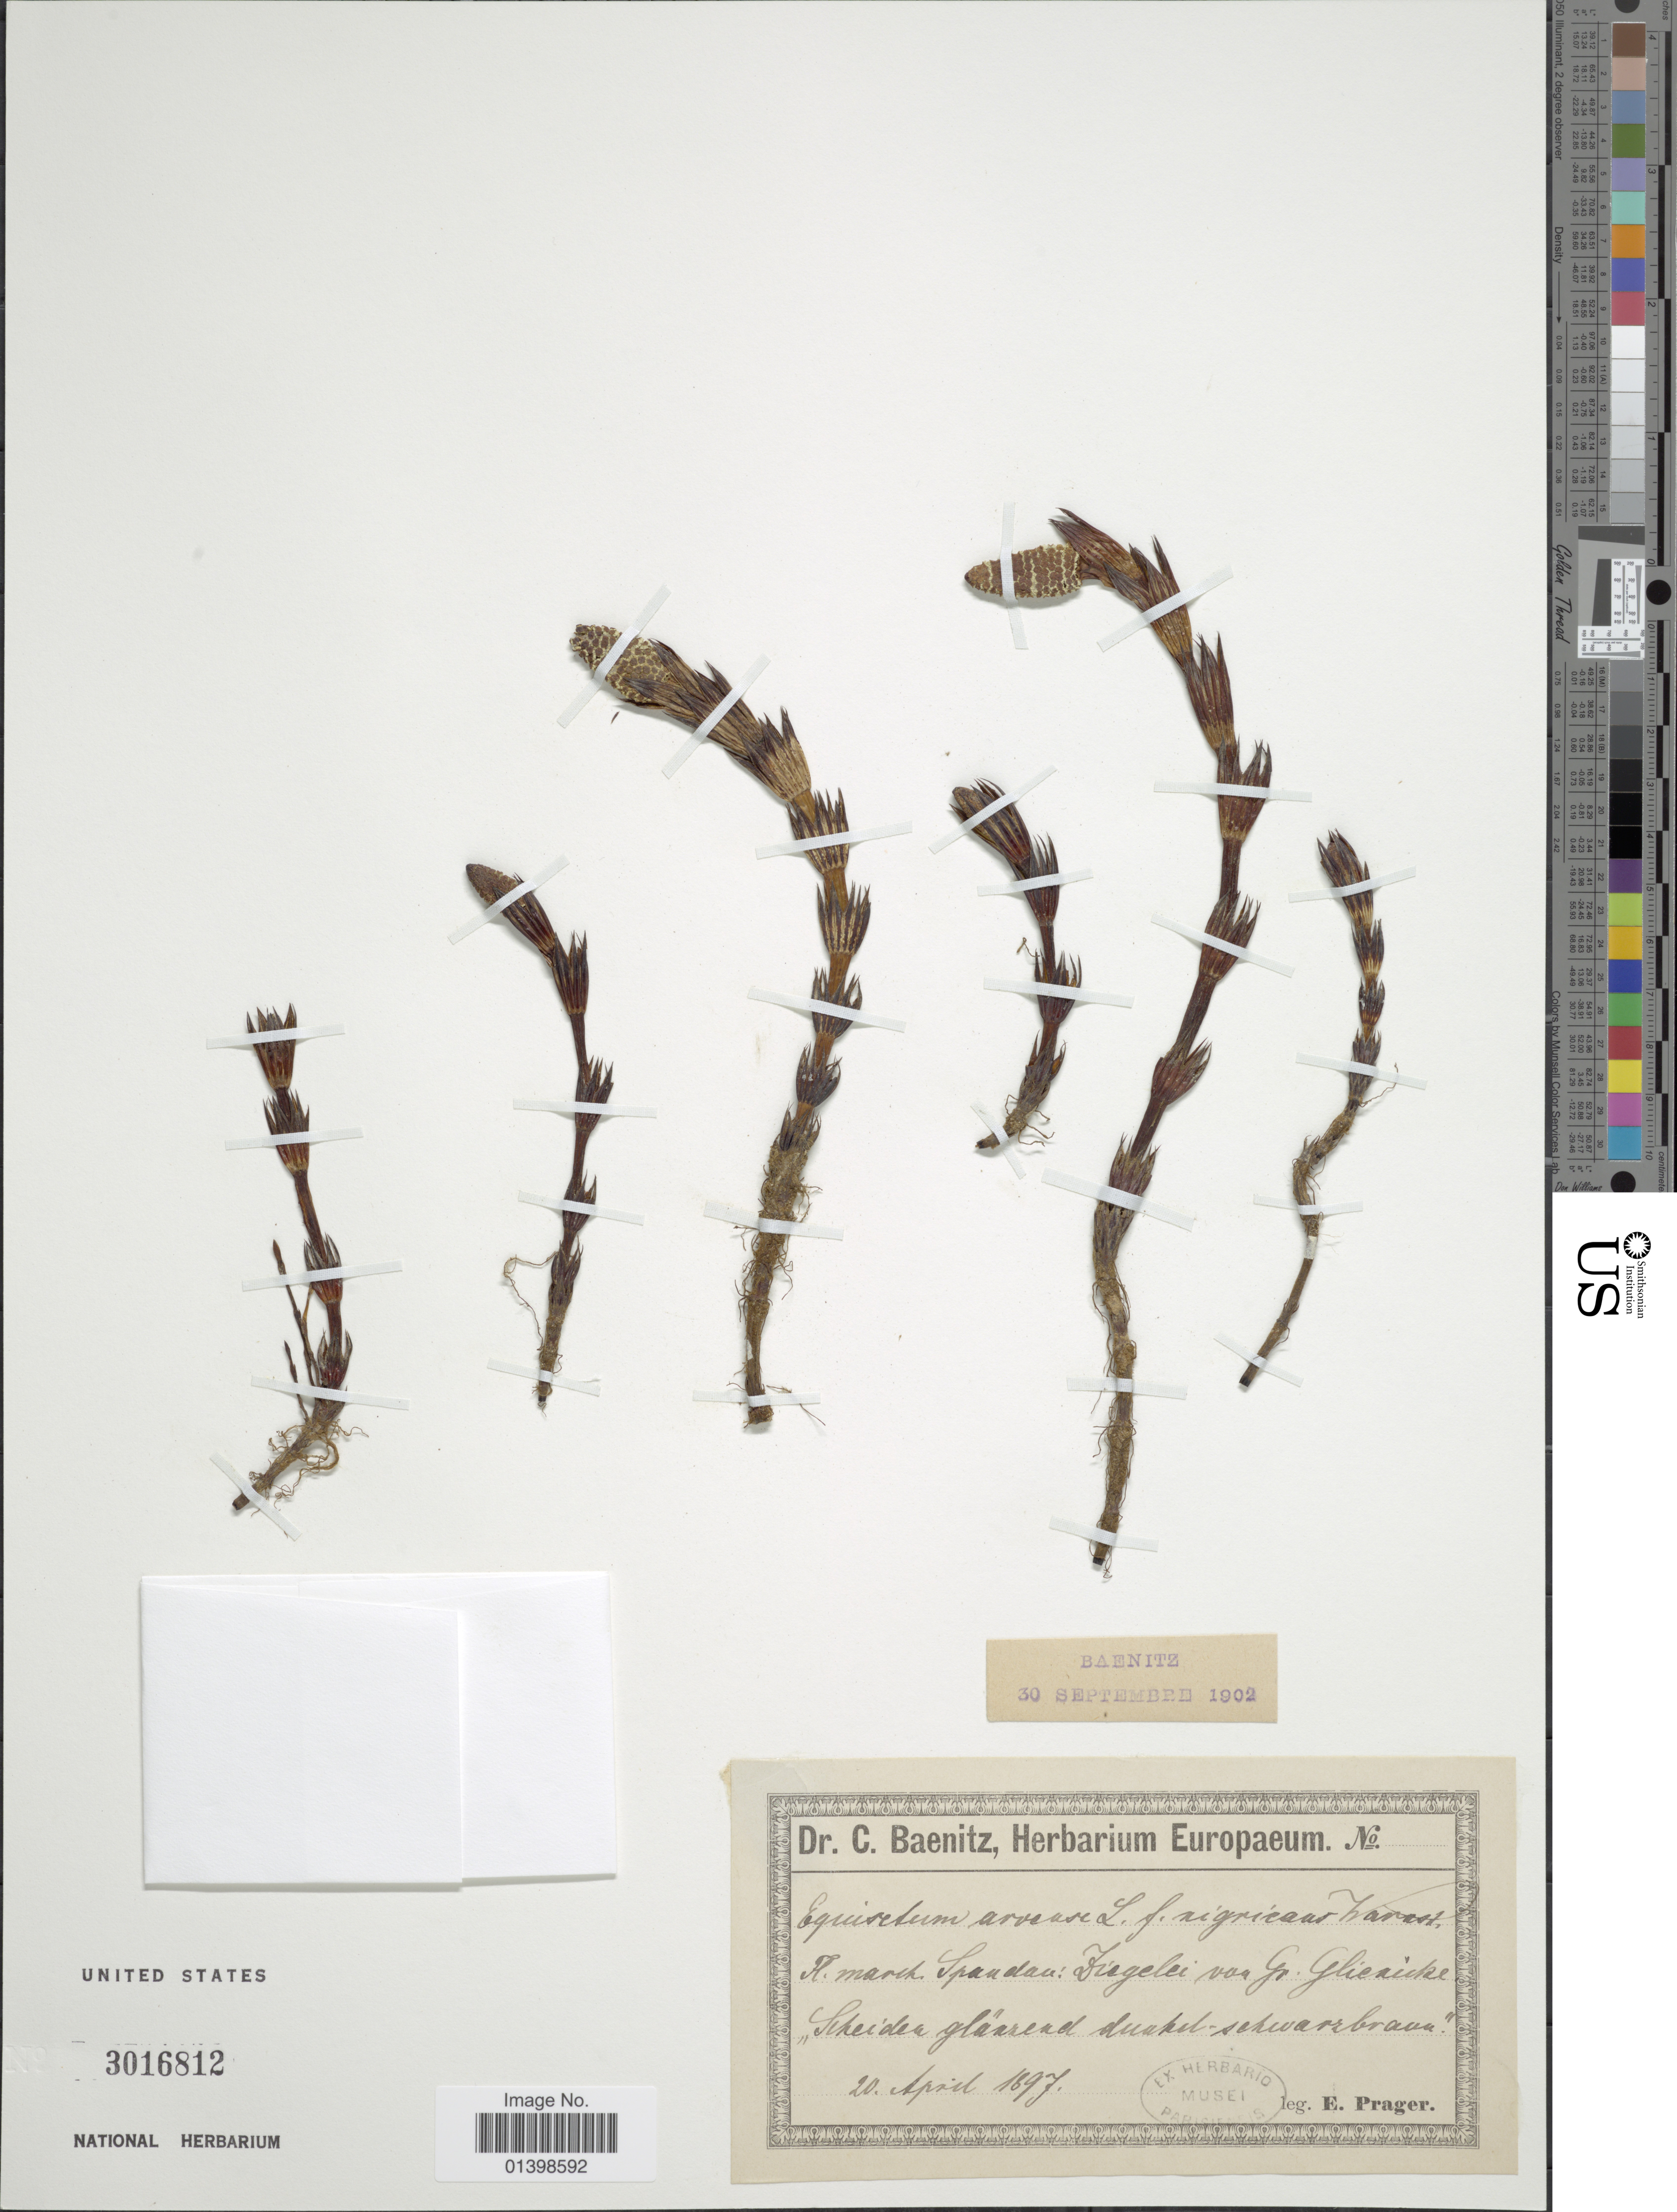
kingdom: Plantae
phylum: Tracheophyta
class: Polypodiopsida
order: Equisetales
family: Equisetaceae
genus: Equisetum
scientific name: Equisetum arvense var. irriguum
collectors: E. Prager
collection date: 1897-04-20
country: Germany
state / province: Berlin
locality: ,,Scheider gläarend [illegible text]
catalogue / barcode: US 3016812